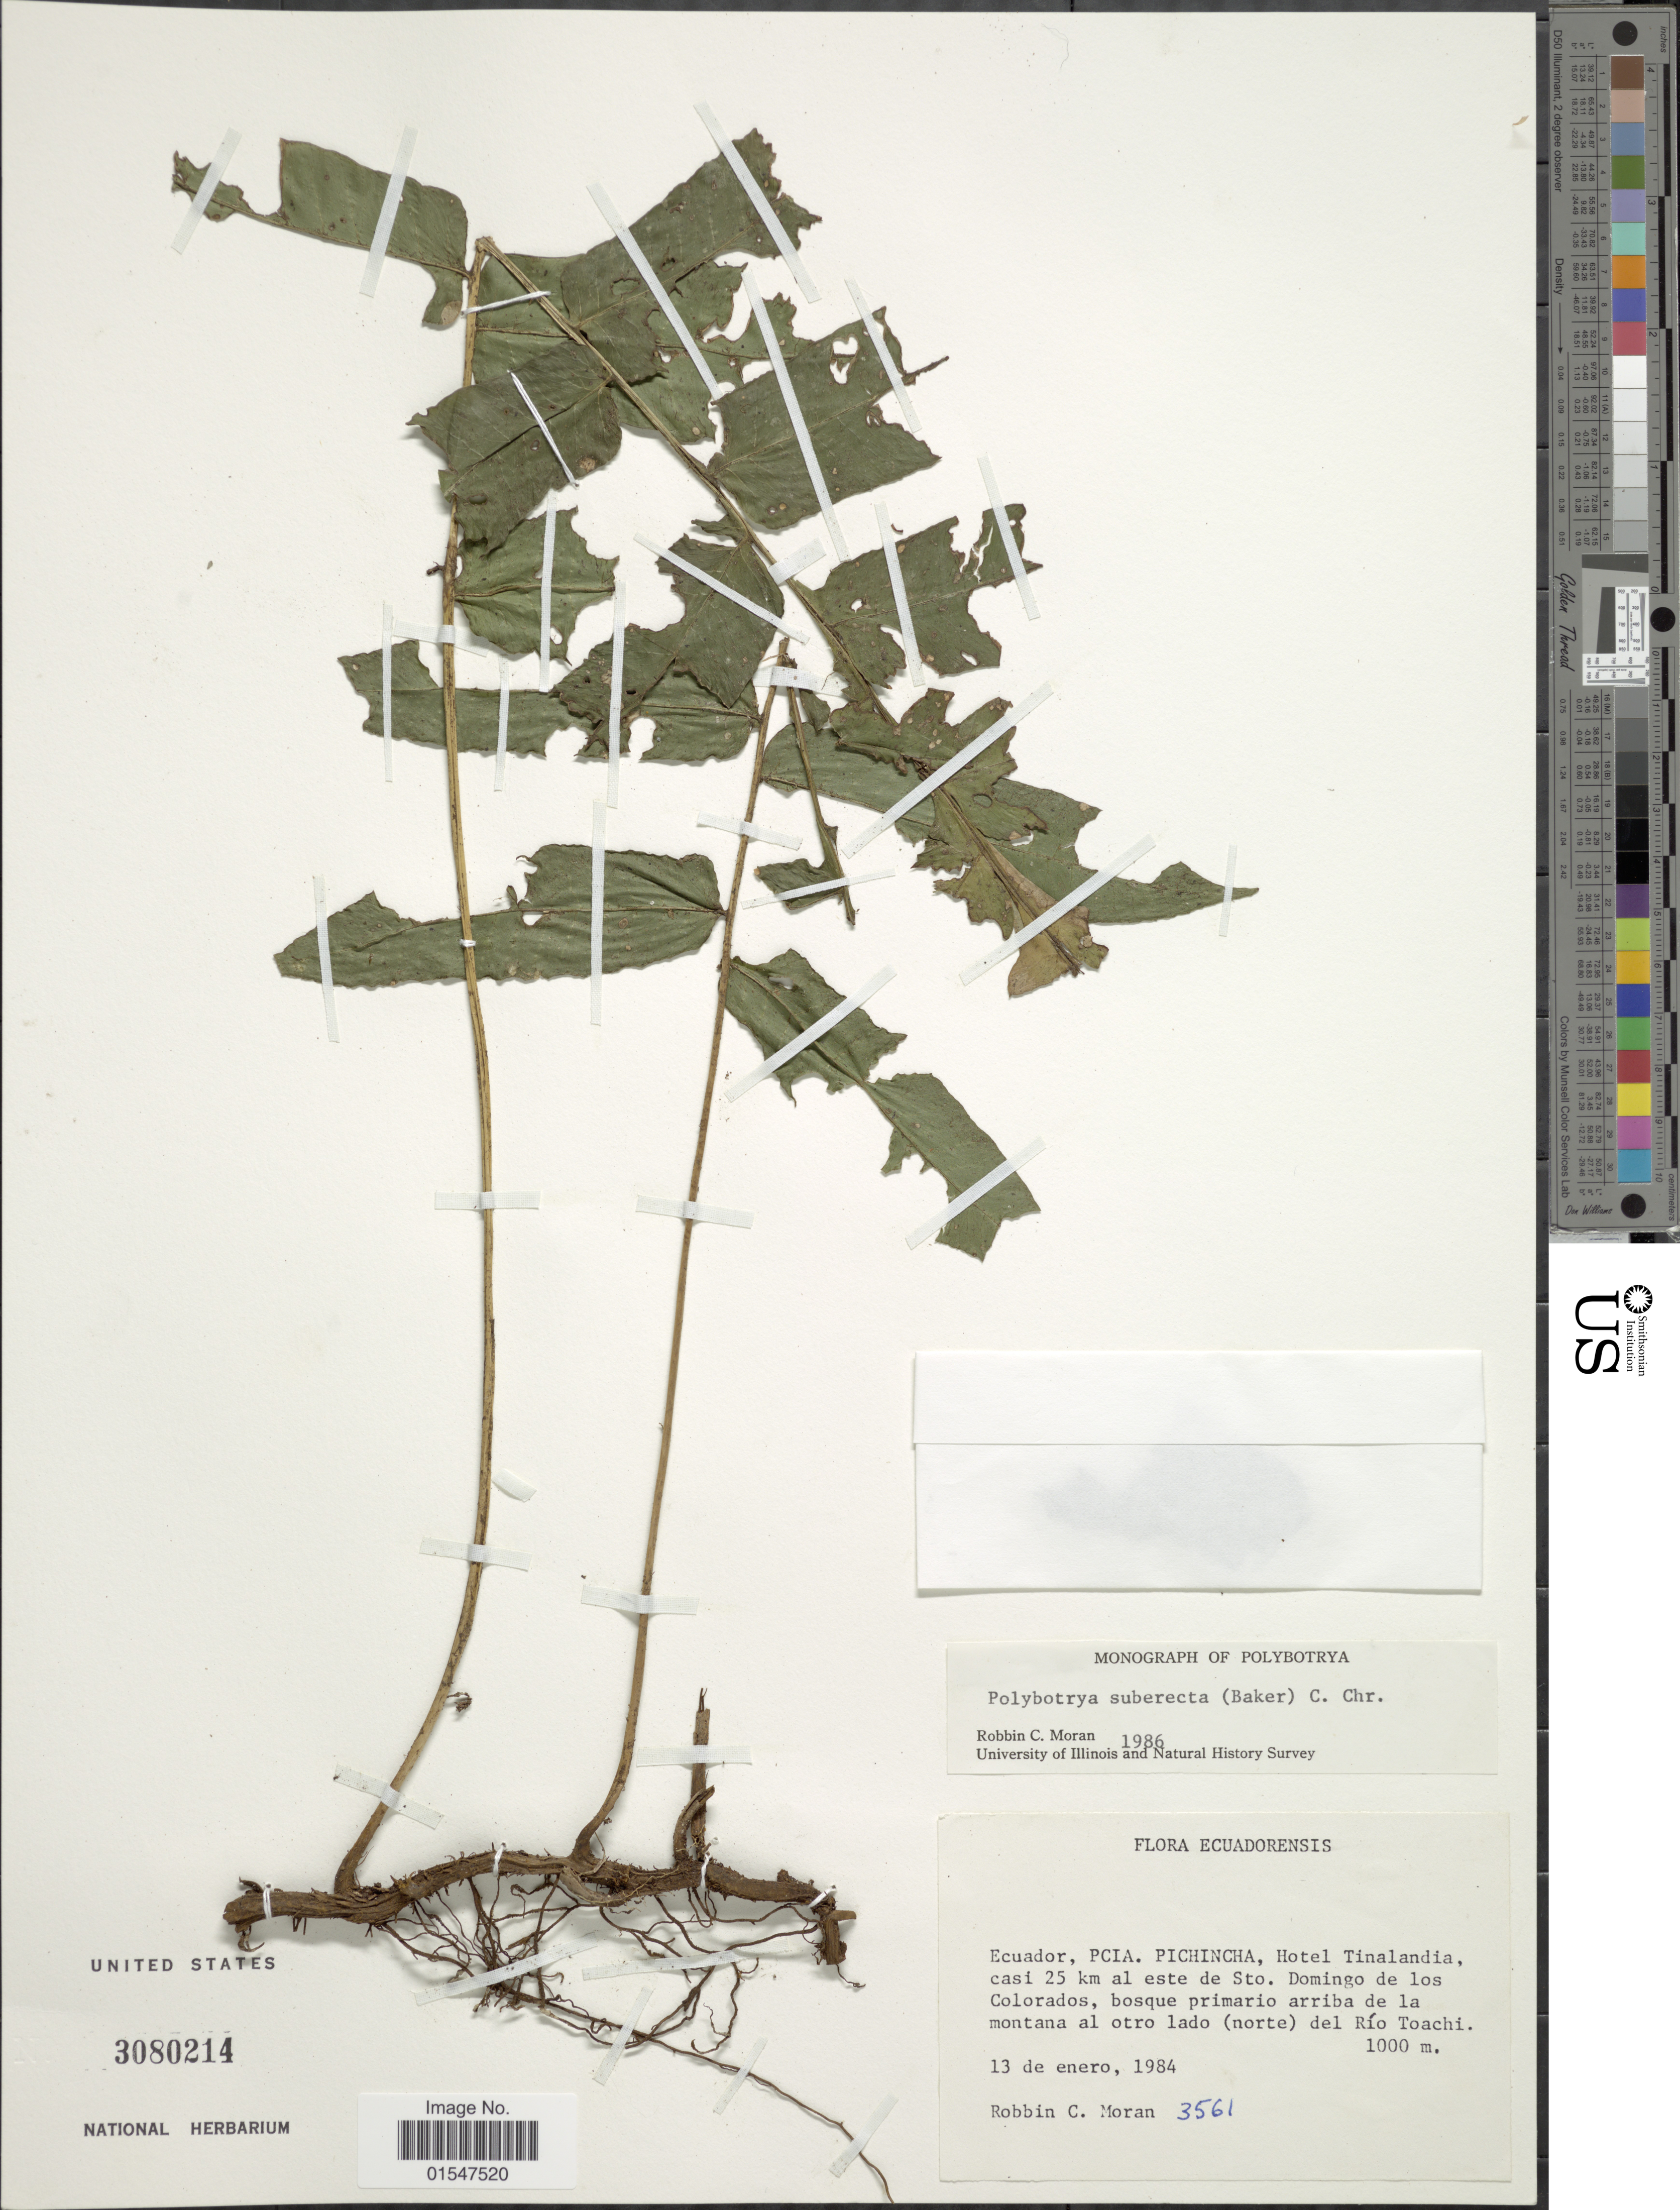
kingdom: Plantae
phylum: Tracheophyta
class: Polypodiopsida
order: Polypodiales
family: Dryopteridaceae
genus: Polybotrya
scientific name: Polybotrya suberecta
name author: (Baker) C. Chr.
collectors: R. C. Moran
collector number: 3561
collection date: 1984-01-13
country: Ecuador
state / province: Pichincha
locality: Hotel Tinalandia, casi 25 km al este de Sto, Domingo de los Colorados, bosque primario arriba de la montana al otro lado (norte) del Río Toachi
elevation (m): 1000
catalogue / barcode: US 3080214